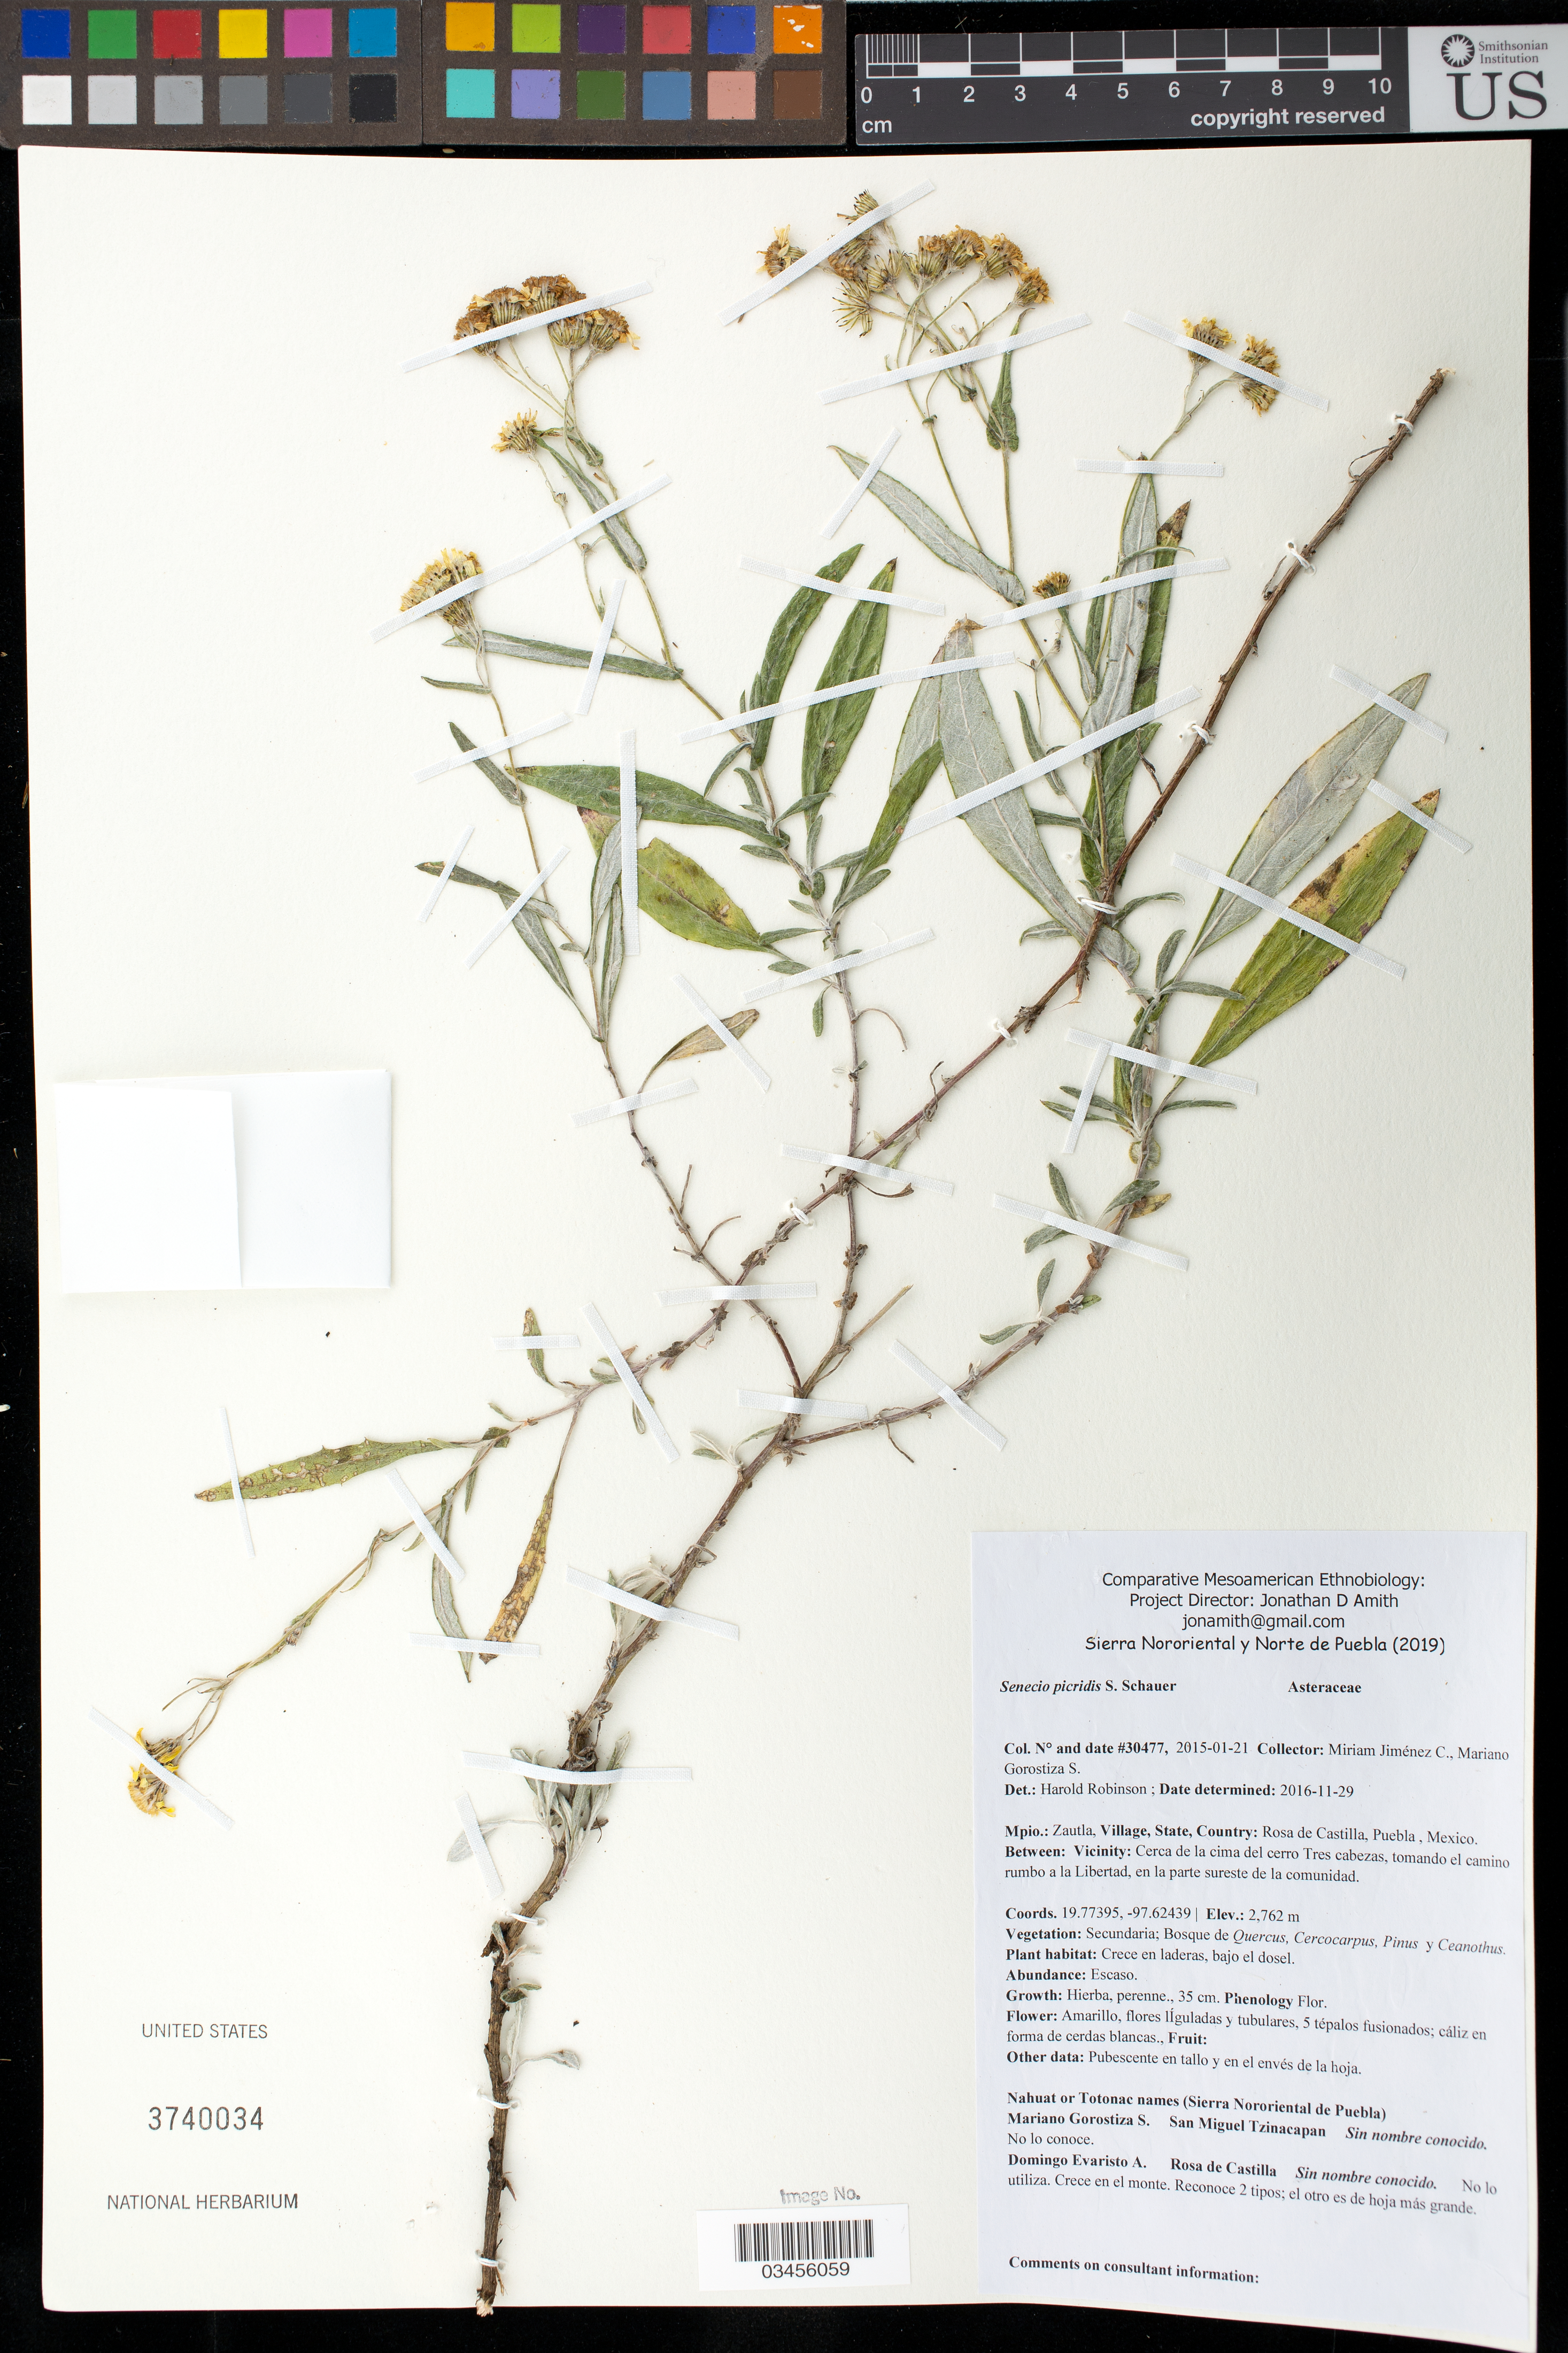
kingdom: Plantae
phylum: Tracheophyta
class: Magnoliopsida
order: Asterales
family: Asteraceae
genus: Senecio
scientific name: Senecio picridis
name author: S. Schauer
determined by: Robinson, Harold E., (US)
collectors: M. Jiménez Chimil & M. Gorostiza S.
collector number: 30477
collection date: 2015-01-21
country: México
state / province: Puebla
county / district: Zautla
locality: PUEBLO: Rosa de Castilla; LOCALIDAD EXACTA: Cerca de la cima del cerro Tres cabezas, tomando el camino rumbo a la Libertad, en la parte sureste de la comunidad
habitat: Bosque de Quercus, Cercocarpus, Pinus y Ceanothus. | En laderas, bajo el dosel.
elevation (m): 2762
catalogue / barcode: US 3740034